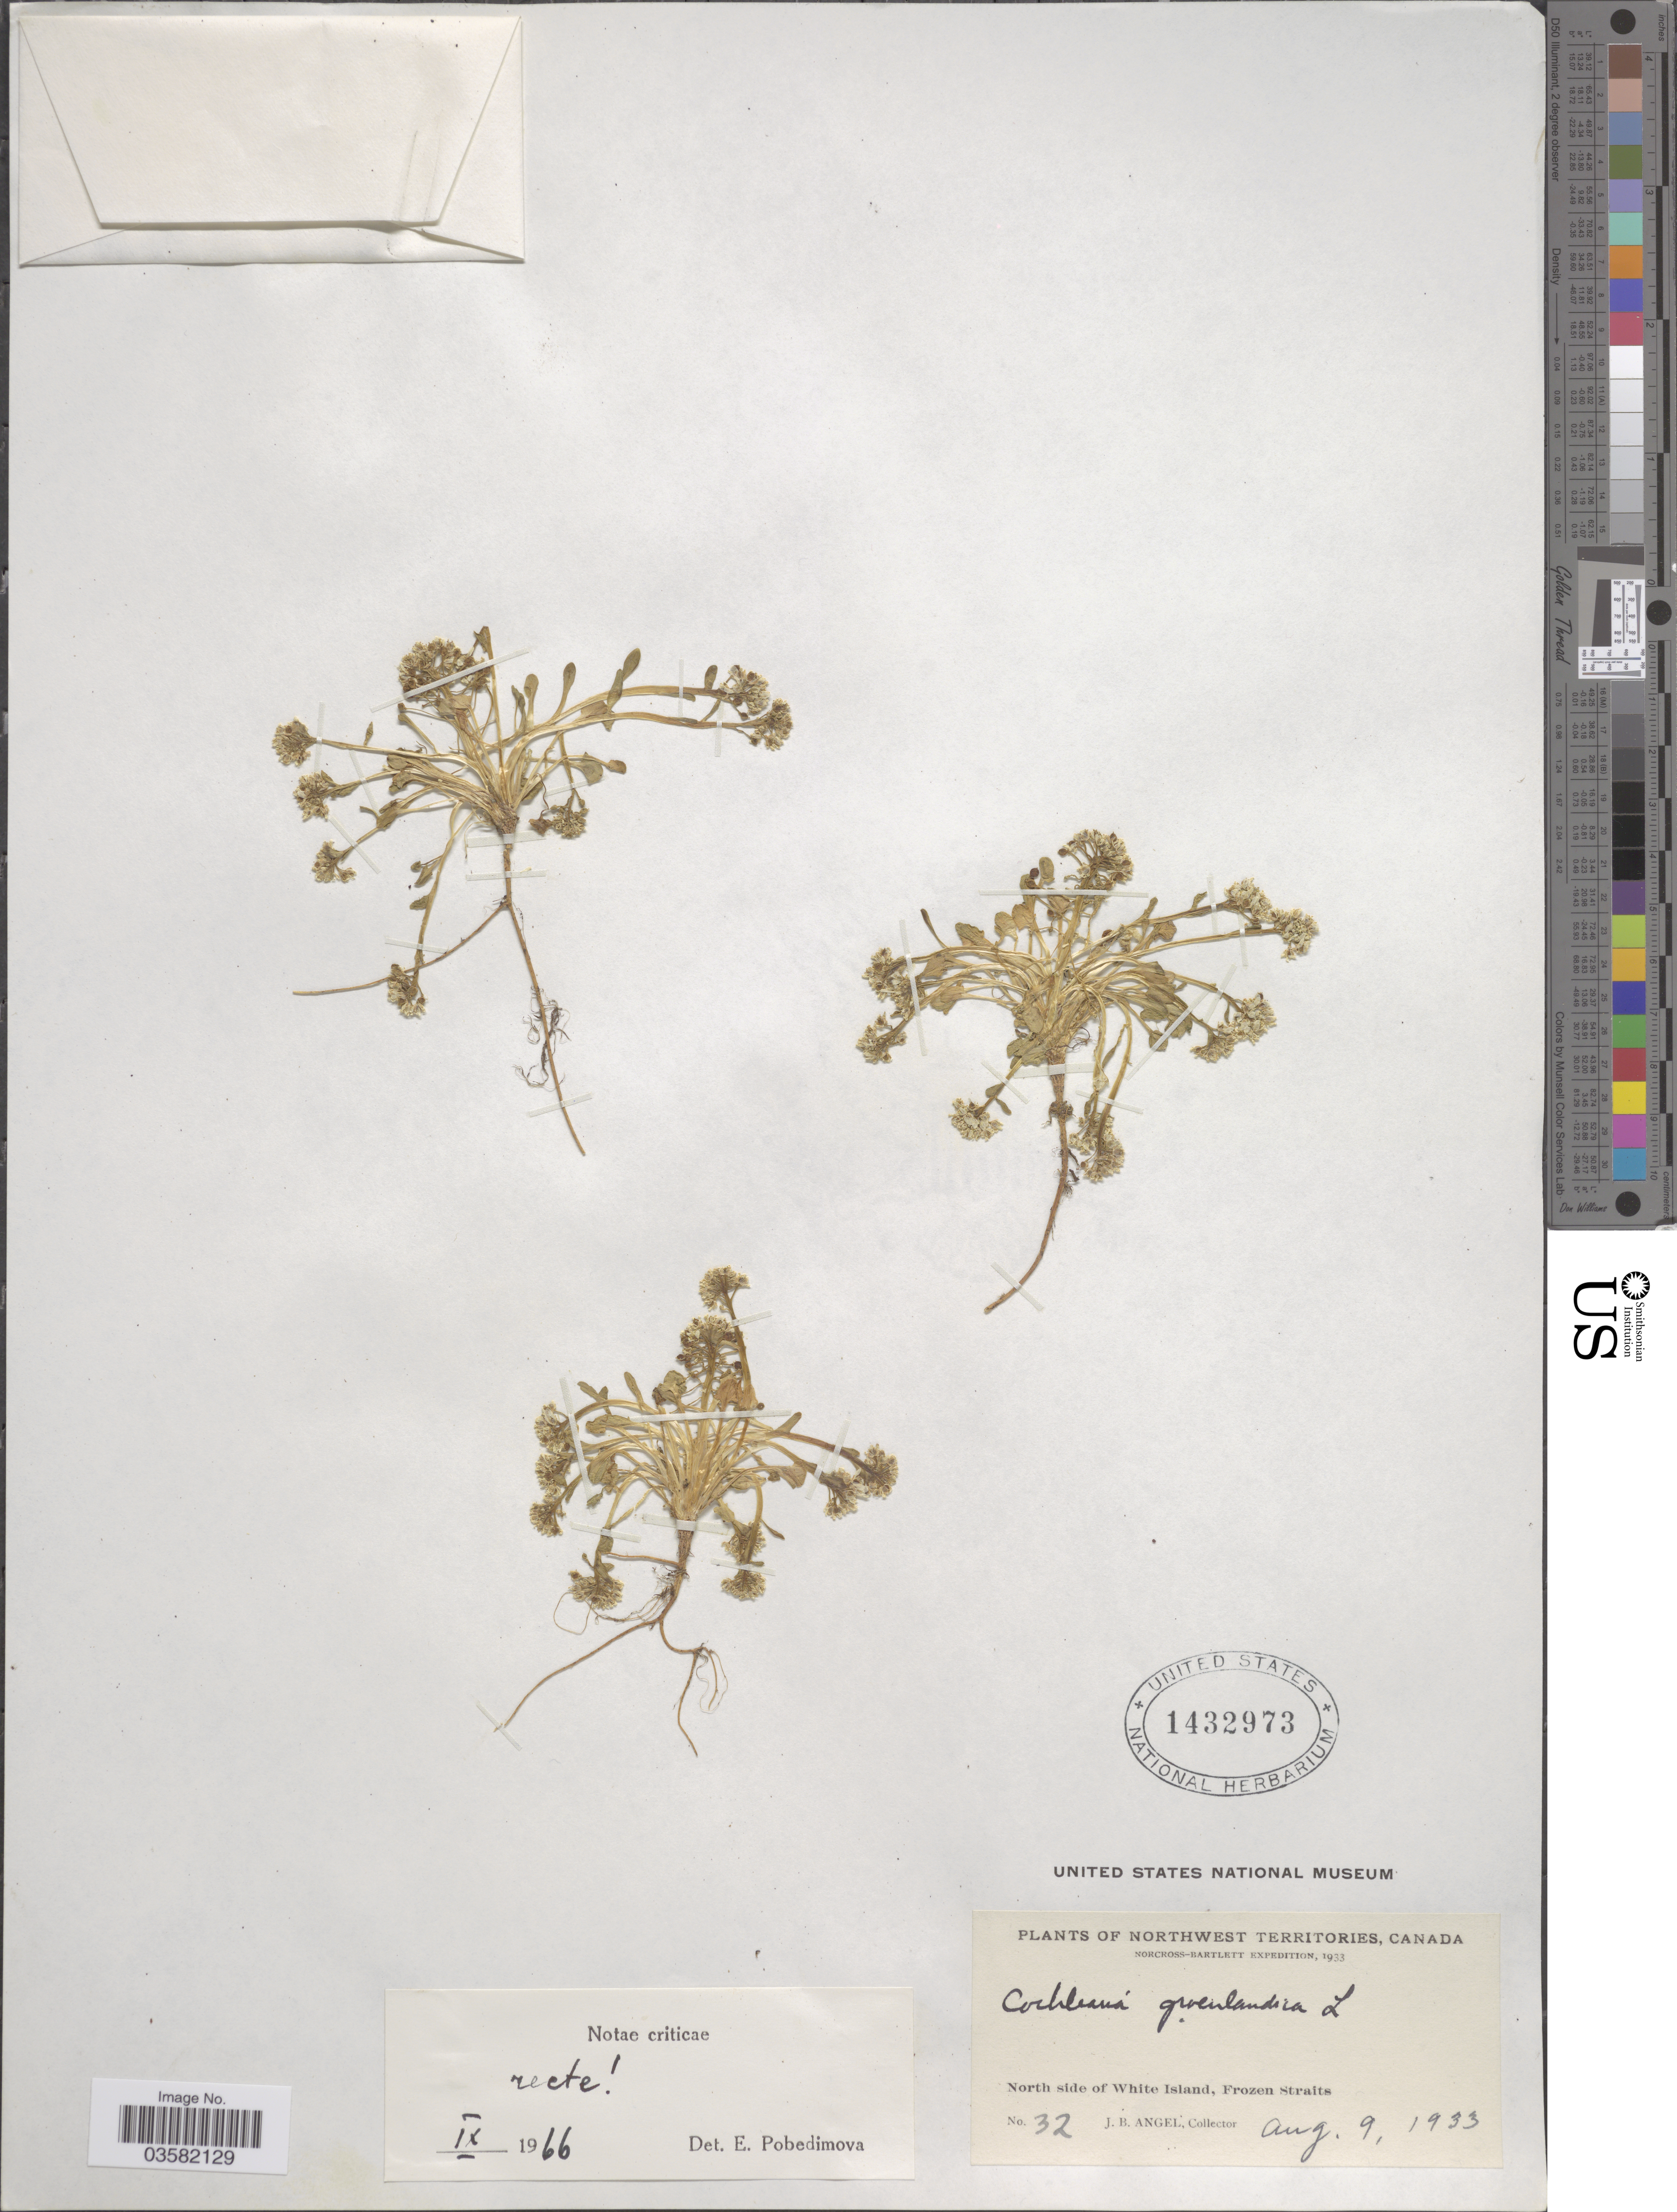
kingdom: Plantae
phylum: Tracheophyta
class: Magnoliopsida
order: Brassicales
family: Brassicaceae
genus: Cochlearia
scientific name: Cochlearia groenlandica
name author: L.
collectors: J. Angel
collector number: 32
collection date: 1933-08-09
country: Canada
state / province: Northwest Territories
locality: North side of White Island, Frozen Straits.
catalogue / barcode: US 1432973